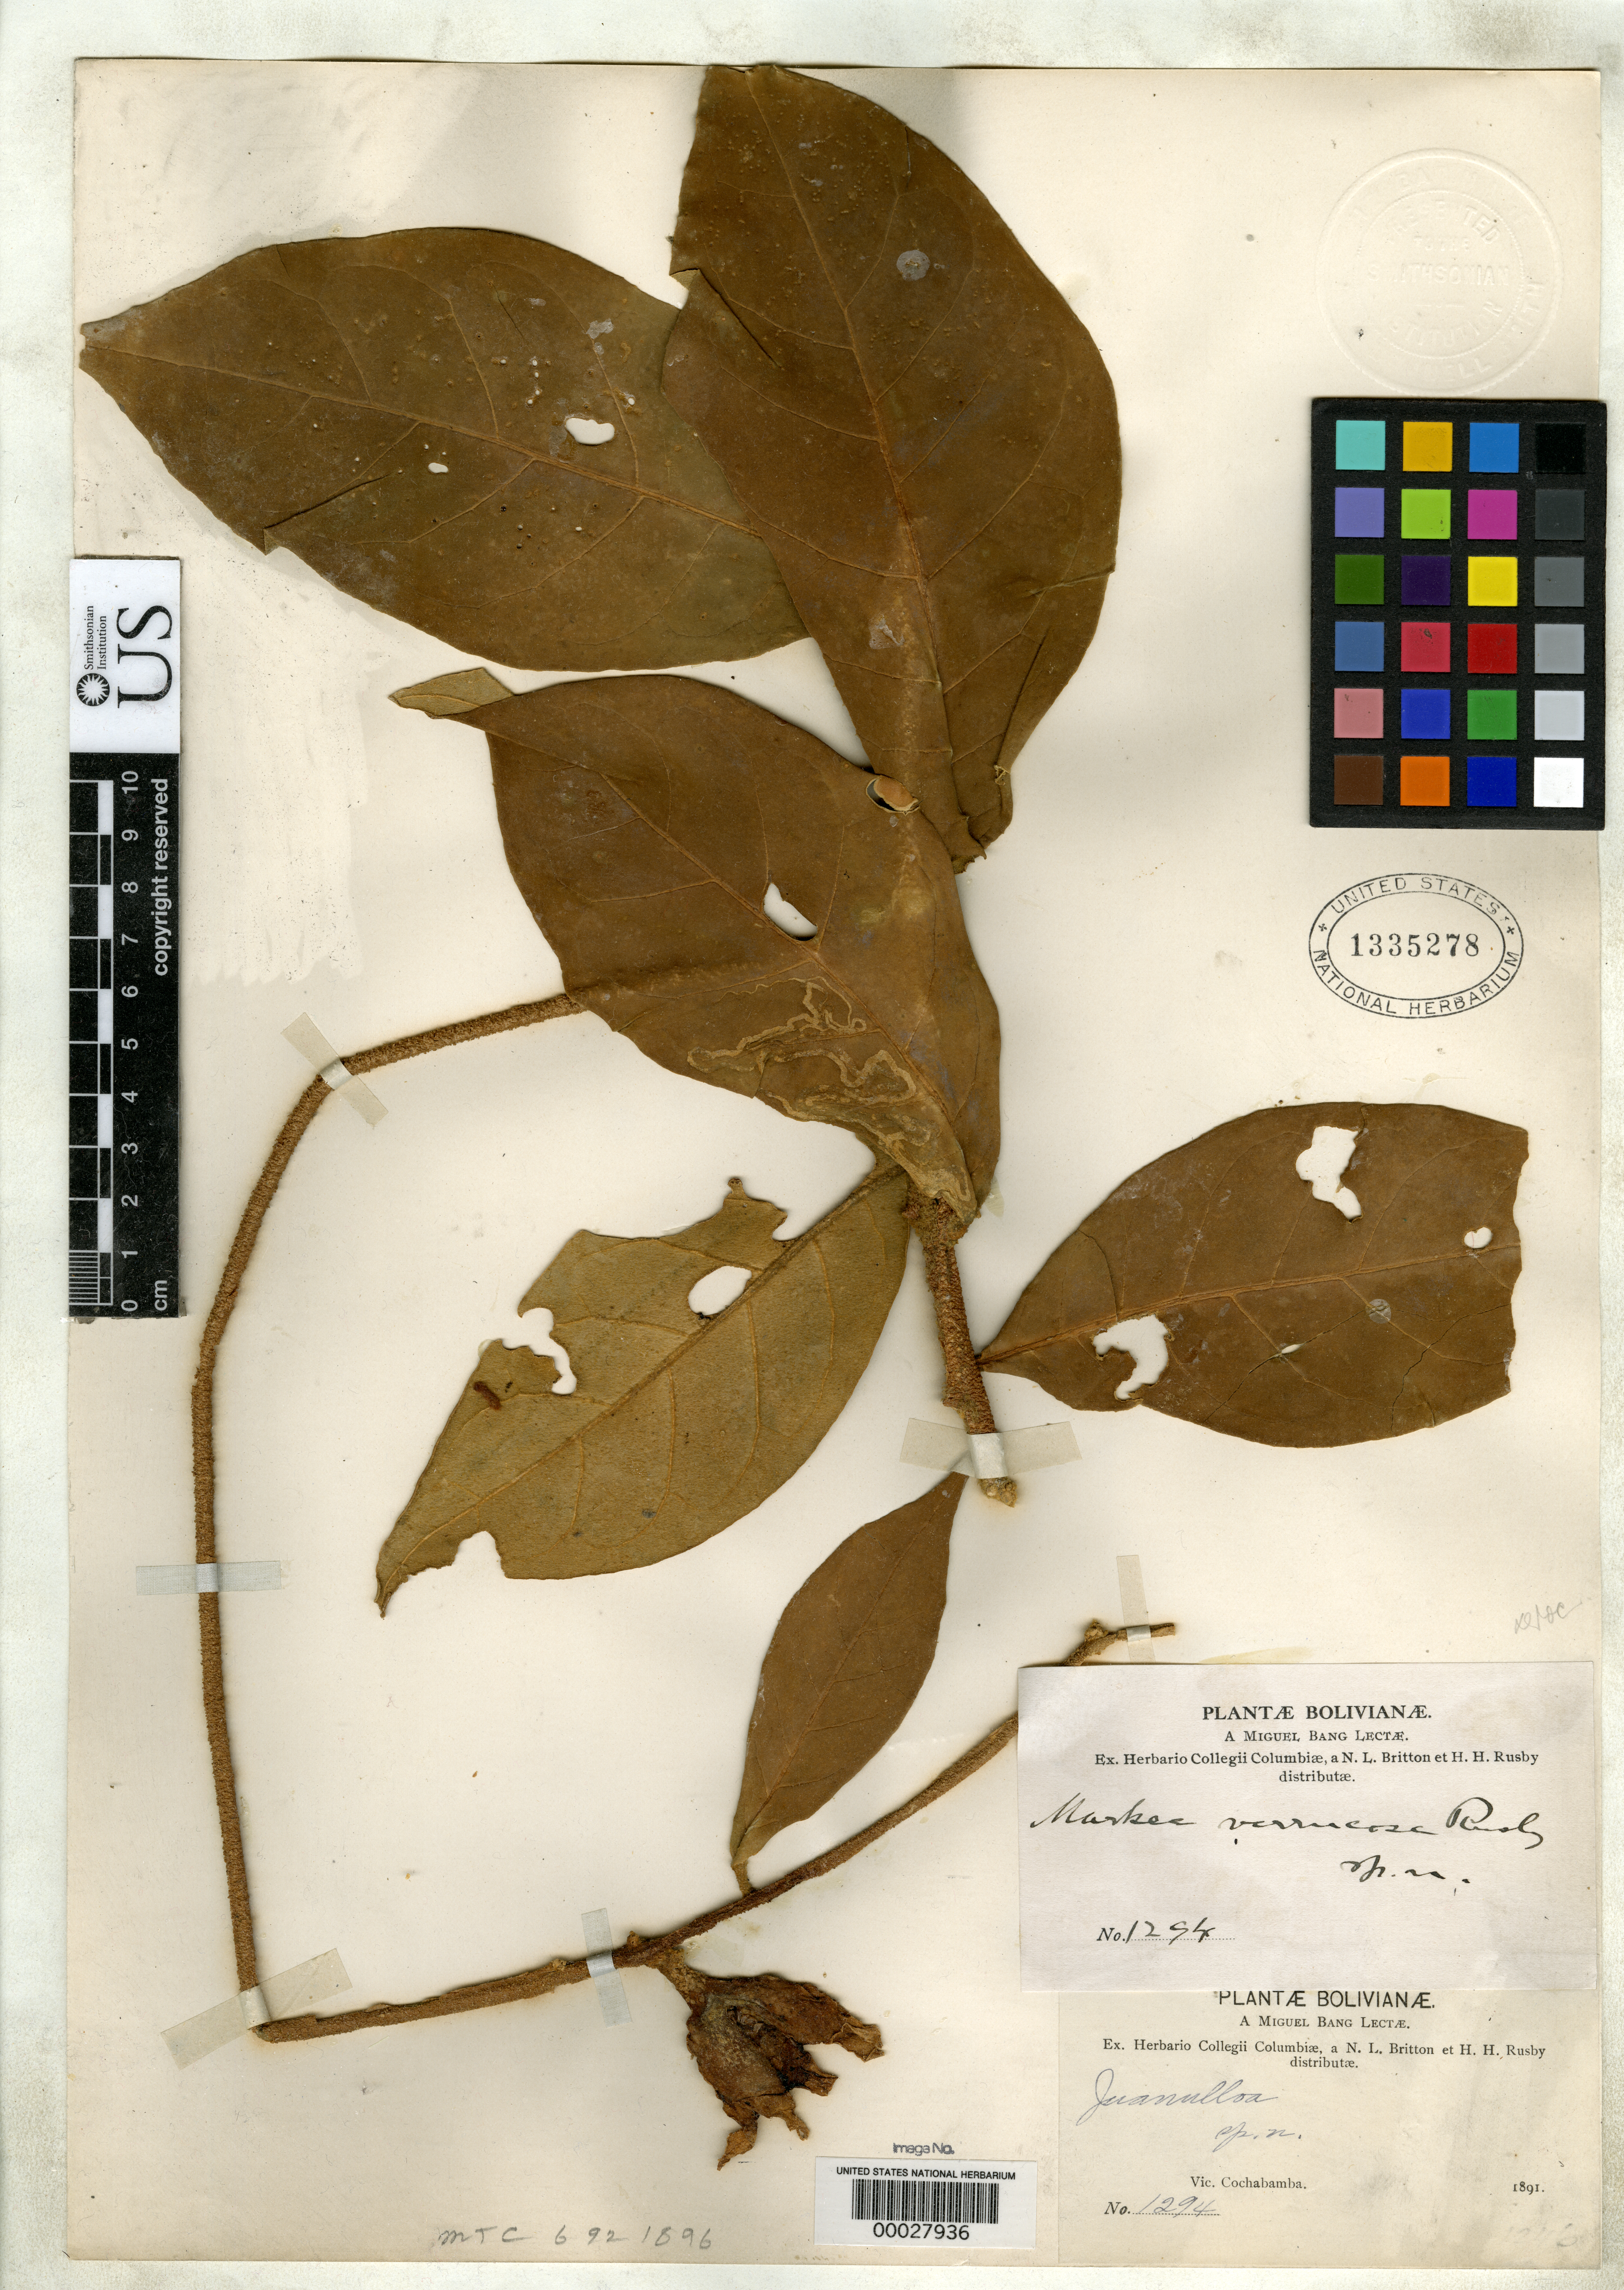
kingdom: Plantae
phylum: Tracheophyta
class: Magnoliopsida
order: Solanales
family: Solanaceae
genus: Markea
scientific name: Markea verrucosa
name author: Rusby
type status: Isotype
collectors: M. Bang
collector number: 1294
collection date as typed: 1891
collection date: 1891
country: Bolivia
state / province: Cochabamba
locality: Vic. Cochabamba.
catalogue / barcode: US 1335278